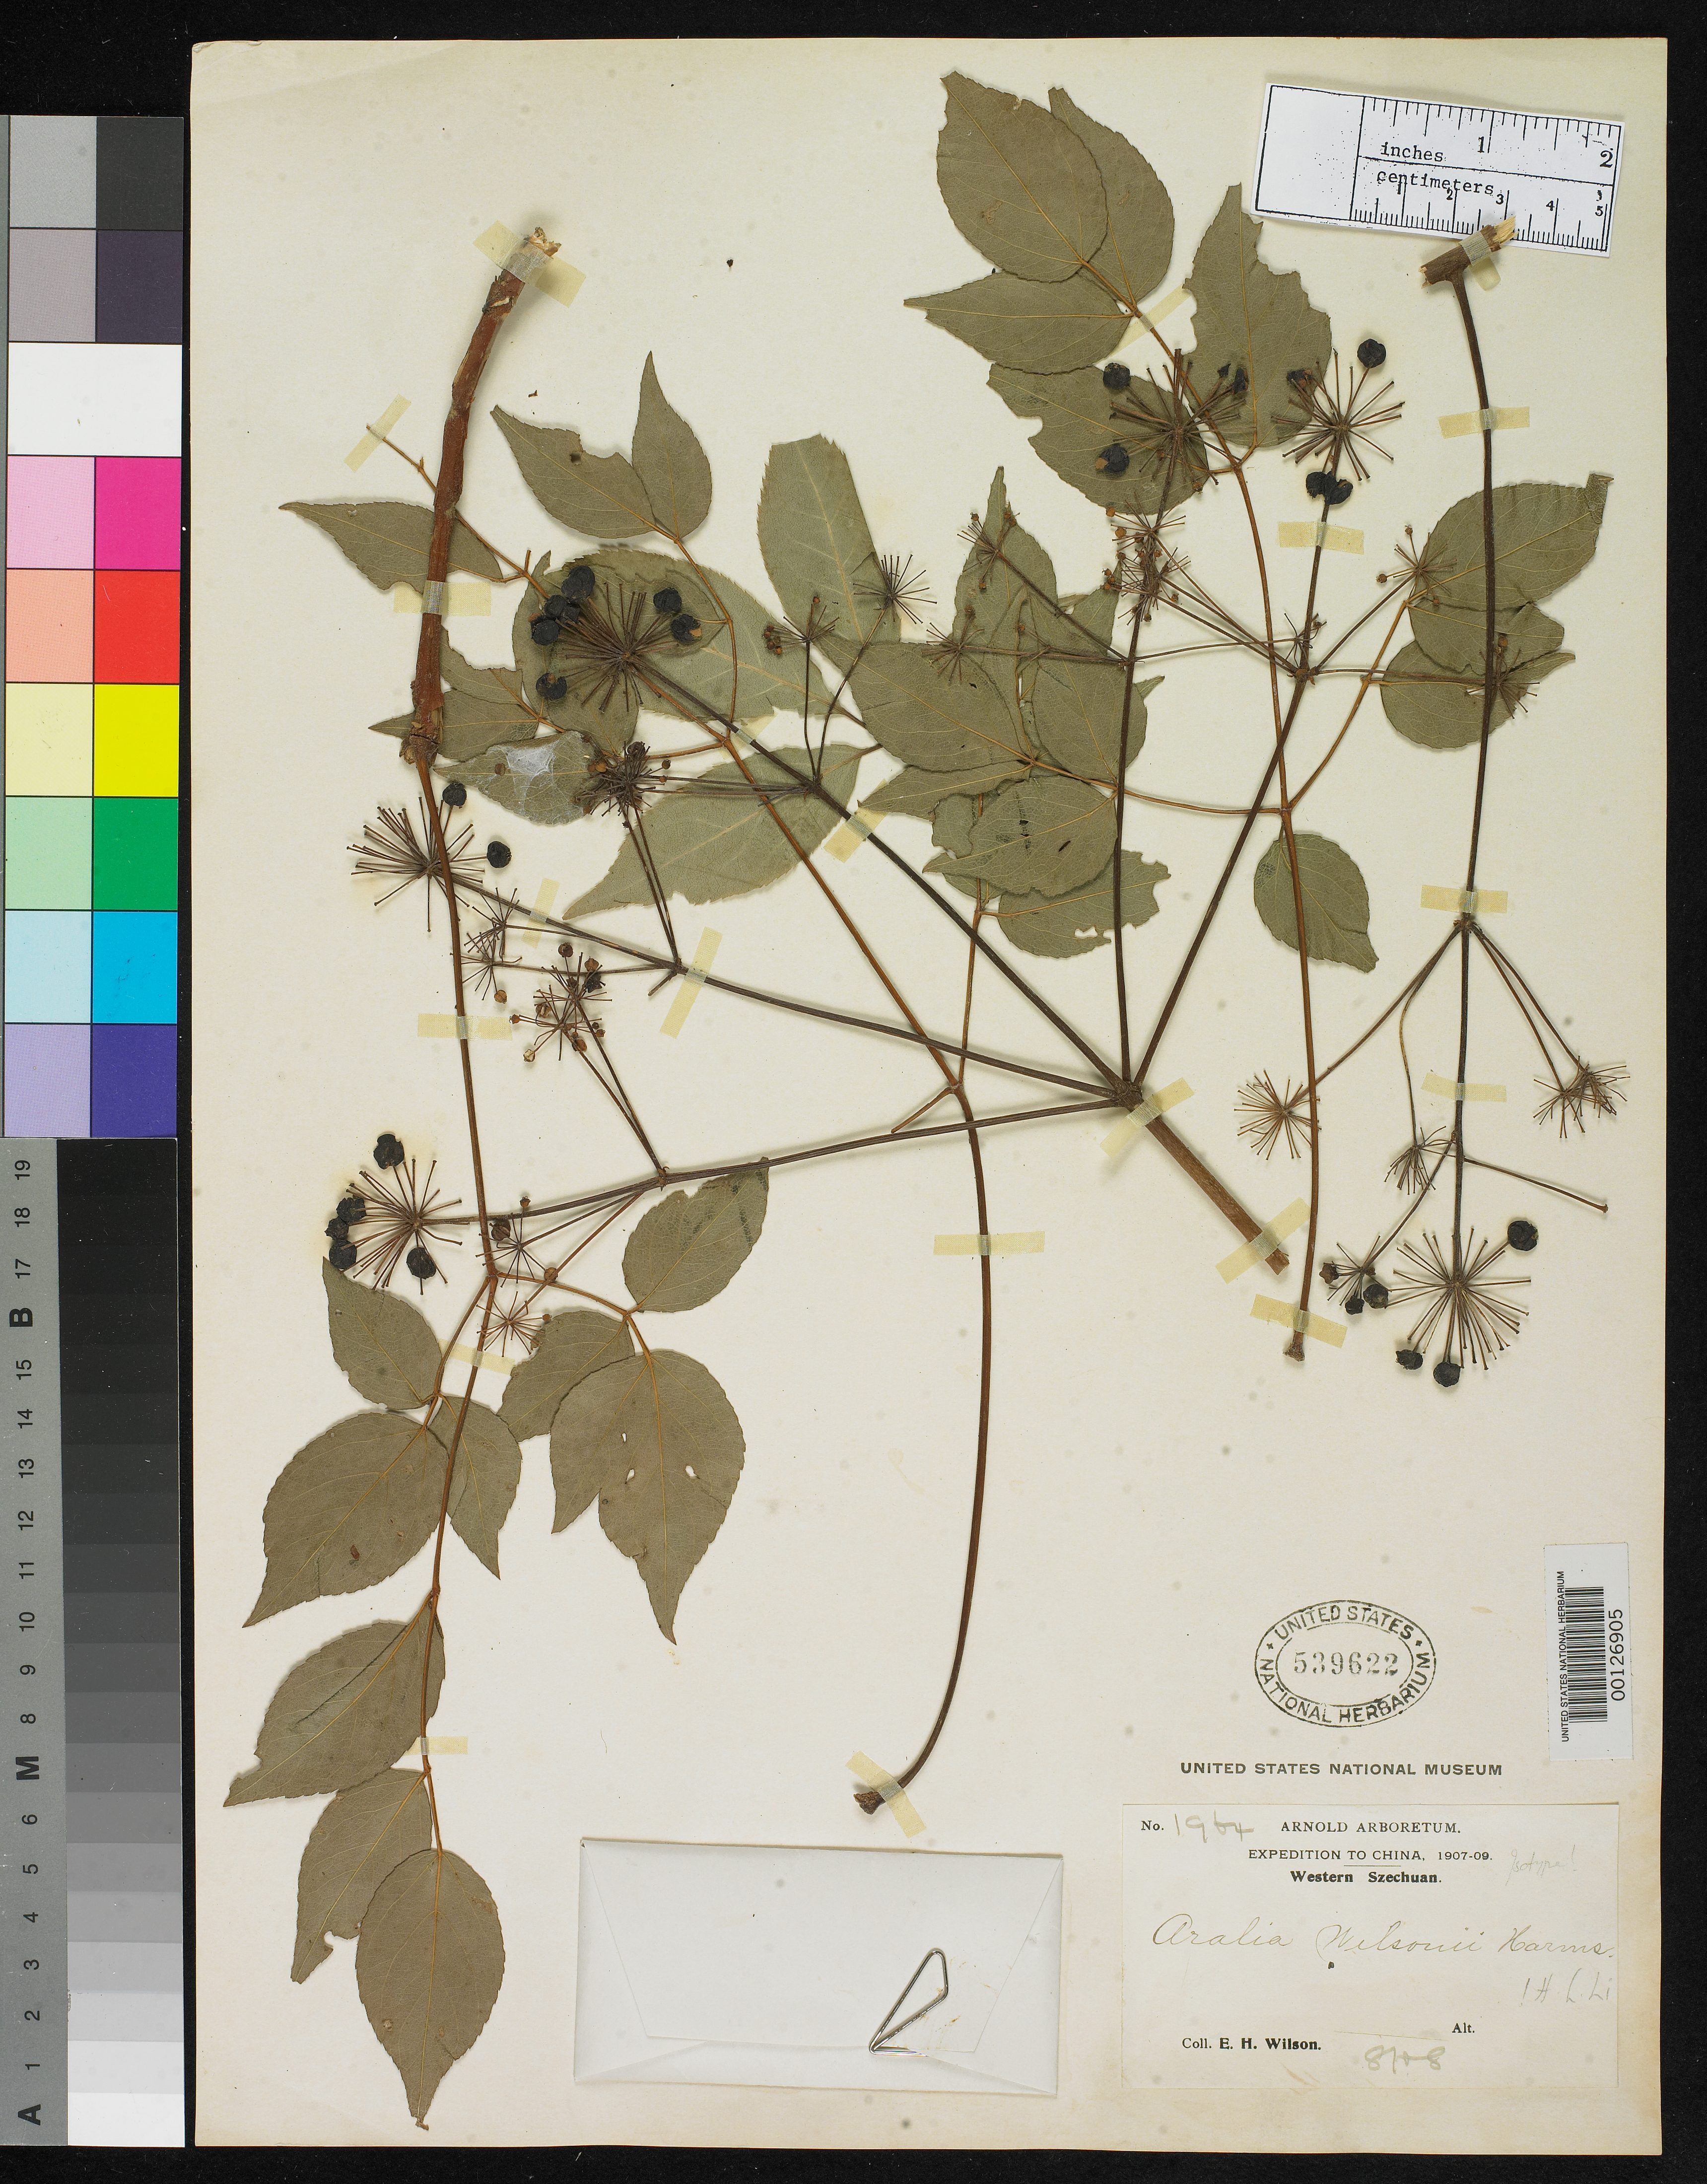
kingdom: Plantae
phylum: Tracheophyta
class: Magnoliopsida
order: Apiales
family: Araliaceae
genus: Aralia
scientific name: Aralia wilsonii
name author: Harms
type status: Isotype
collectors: E. H. Wilson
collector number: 1964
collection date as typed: Aug 1908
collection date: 1908-08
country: China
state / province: Sichuan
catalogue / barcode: US 539622